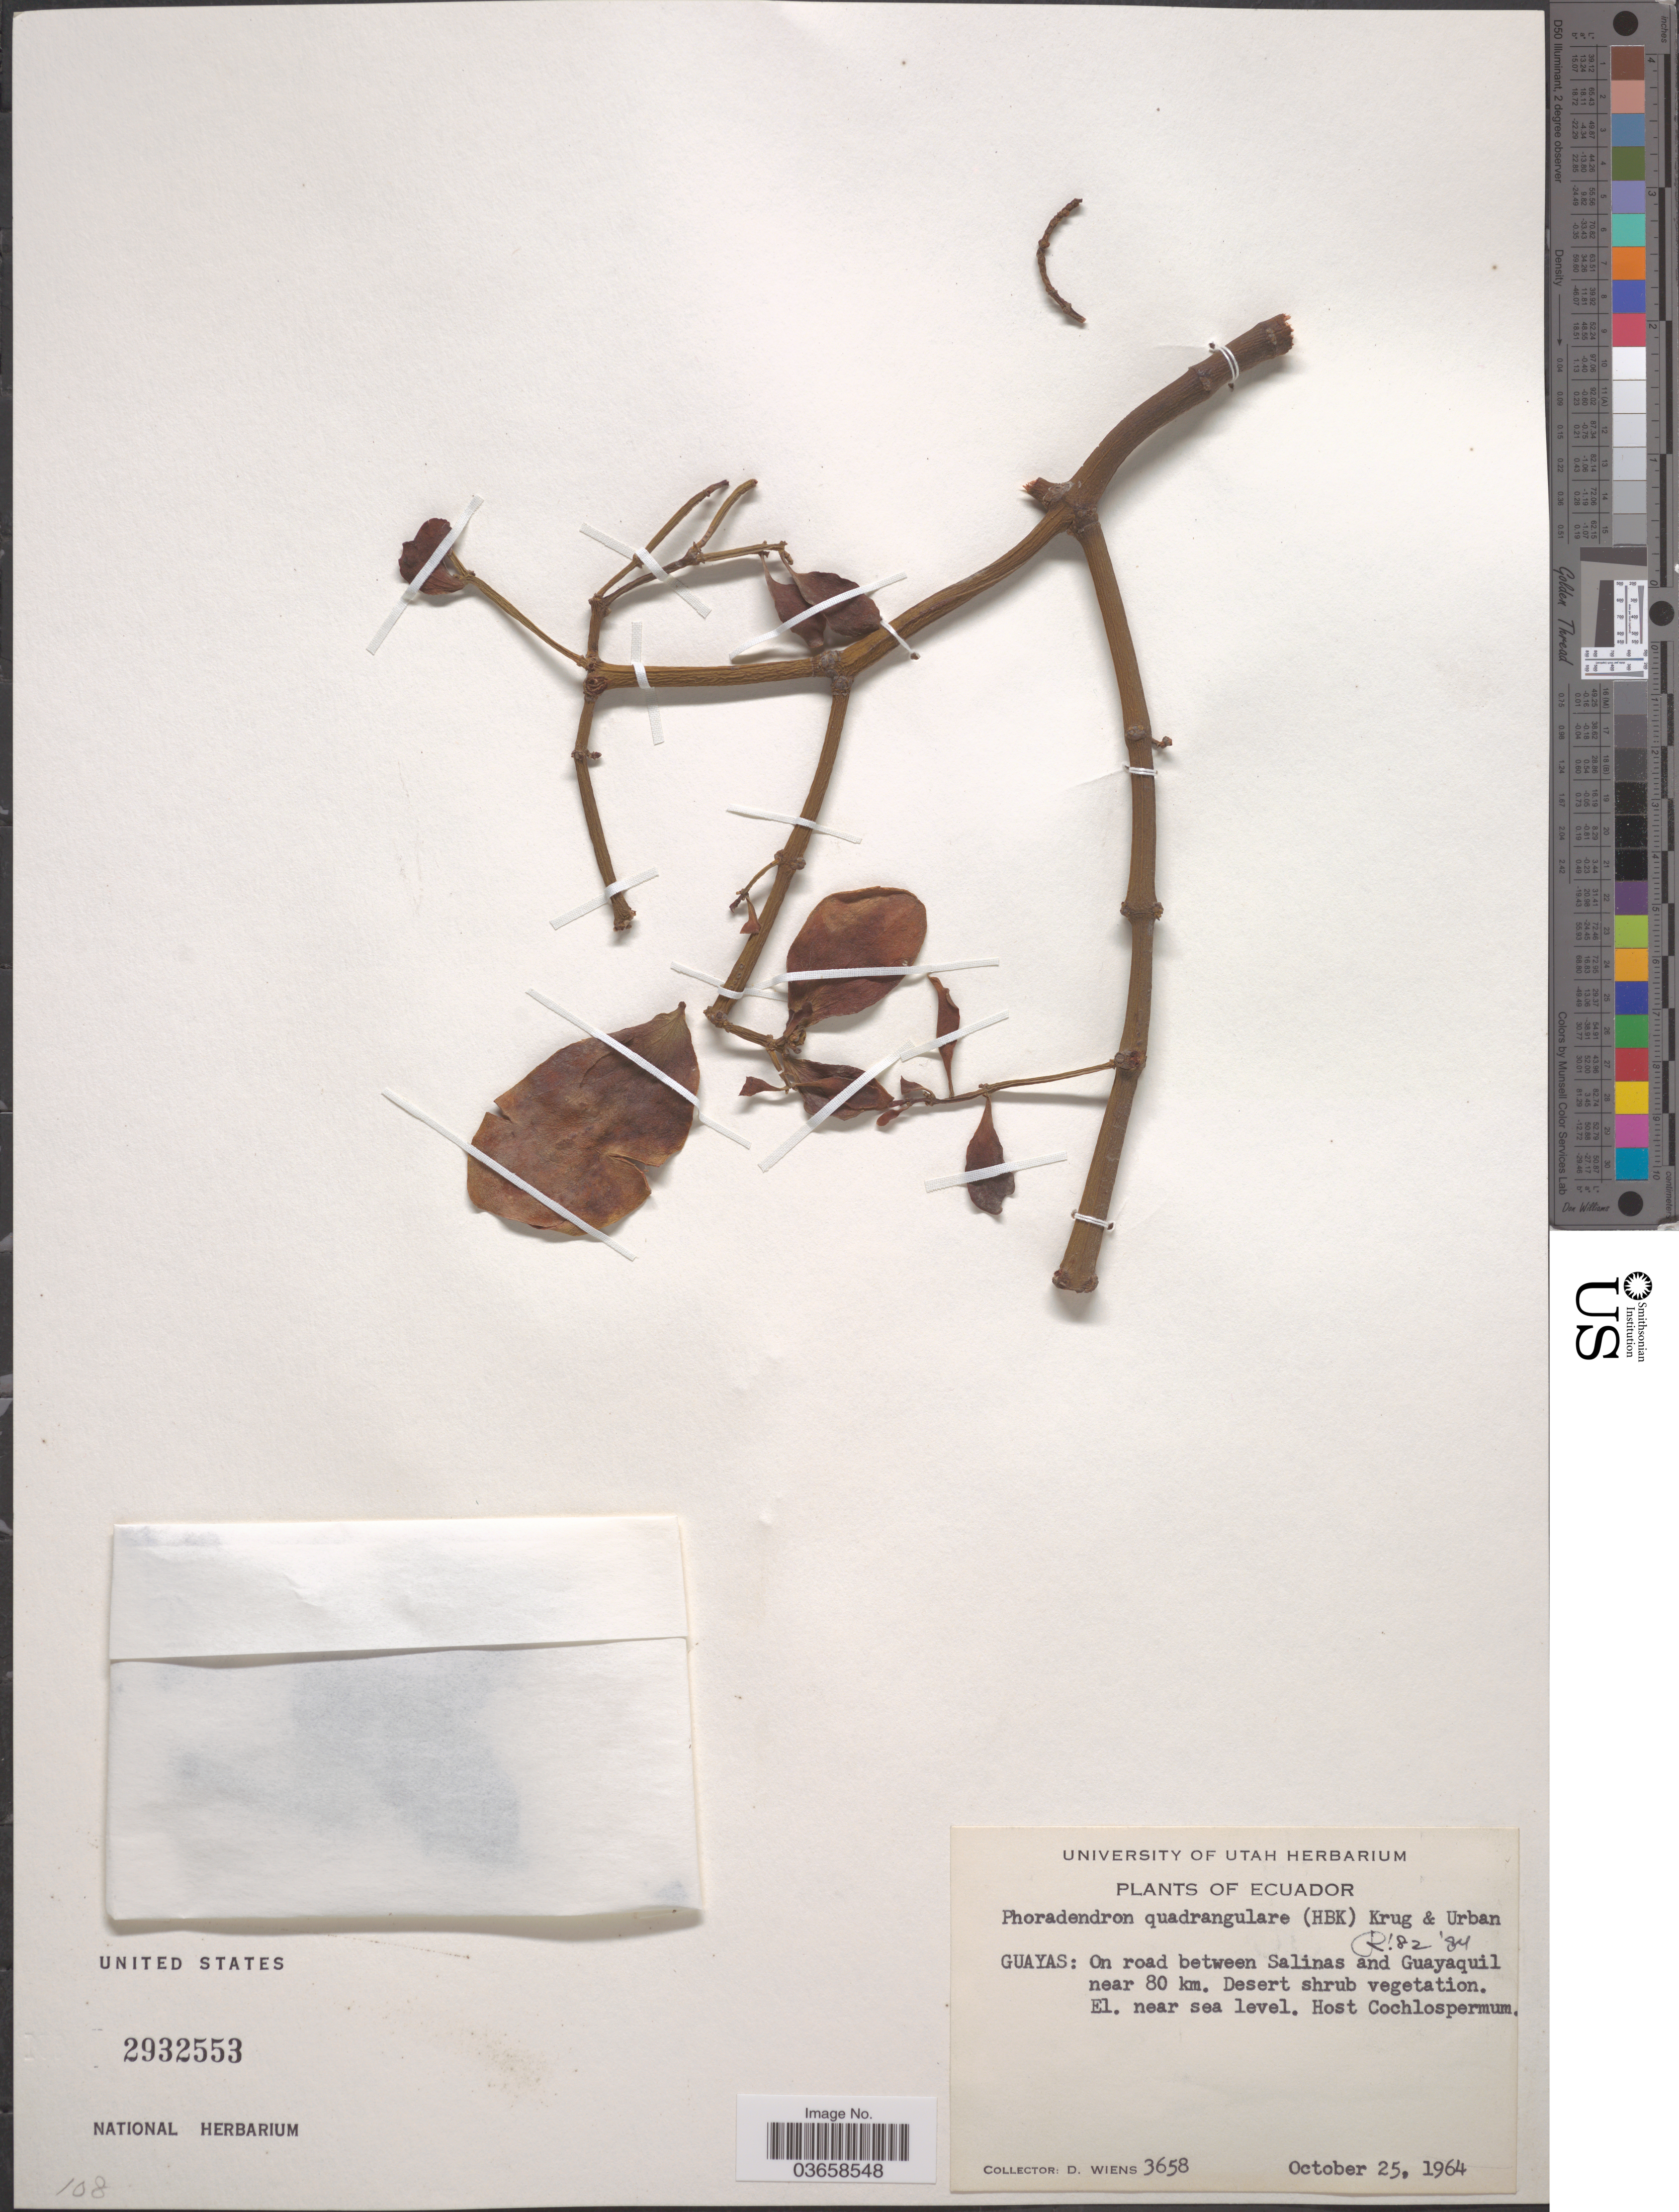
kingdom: Plantae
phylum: Tracheophyta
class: Magnoliopsida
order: Santalales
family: Viscaceae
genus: Phoradendron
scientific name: Phoradendron quadrangulare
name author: (Kunth) Griseb.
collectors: D. Wiens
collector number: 3658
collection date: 1964-10-25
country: Ecuador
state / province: Guayas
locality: On road between Salinas and Guayaquil near 80 km.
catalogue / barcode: US 2932553